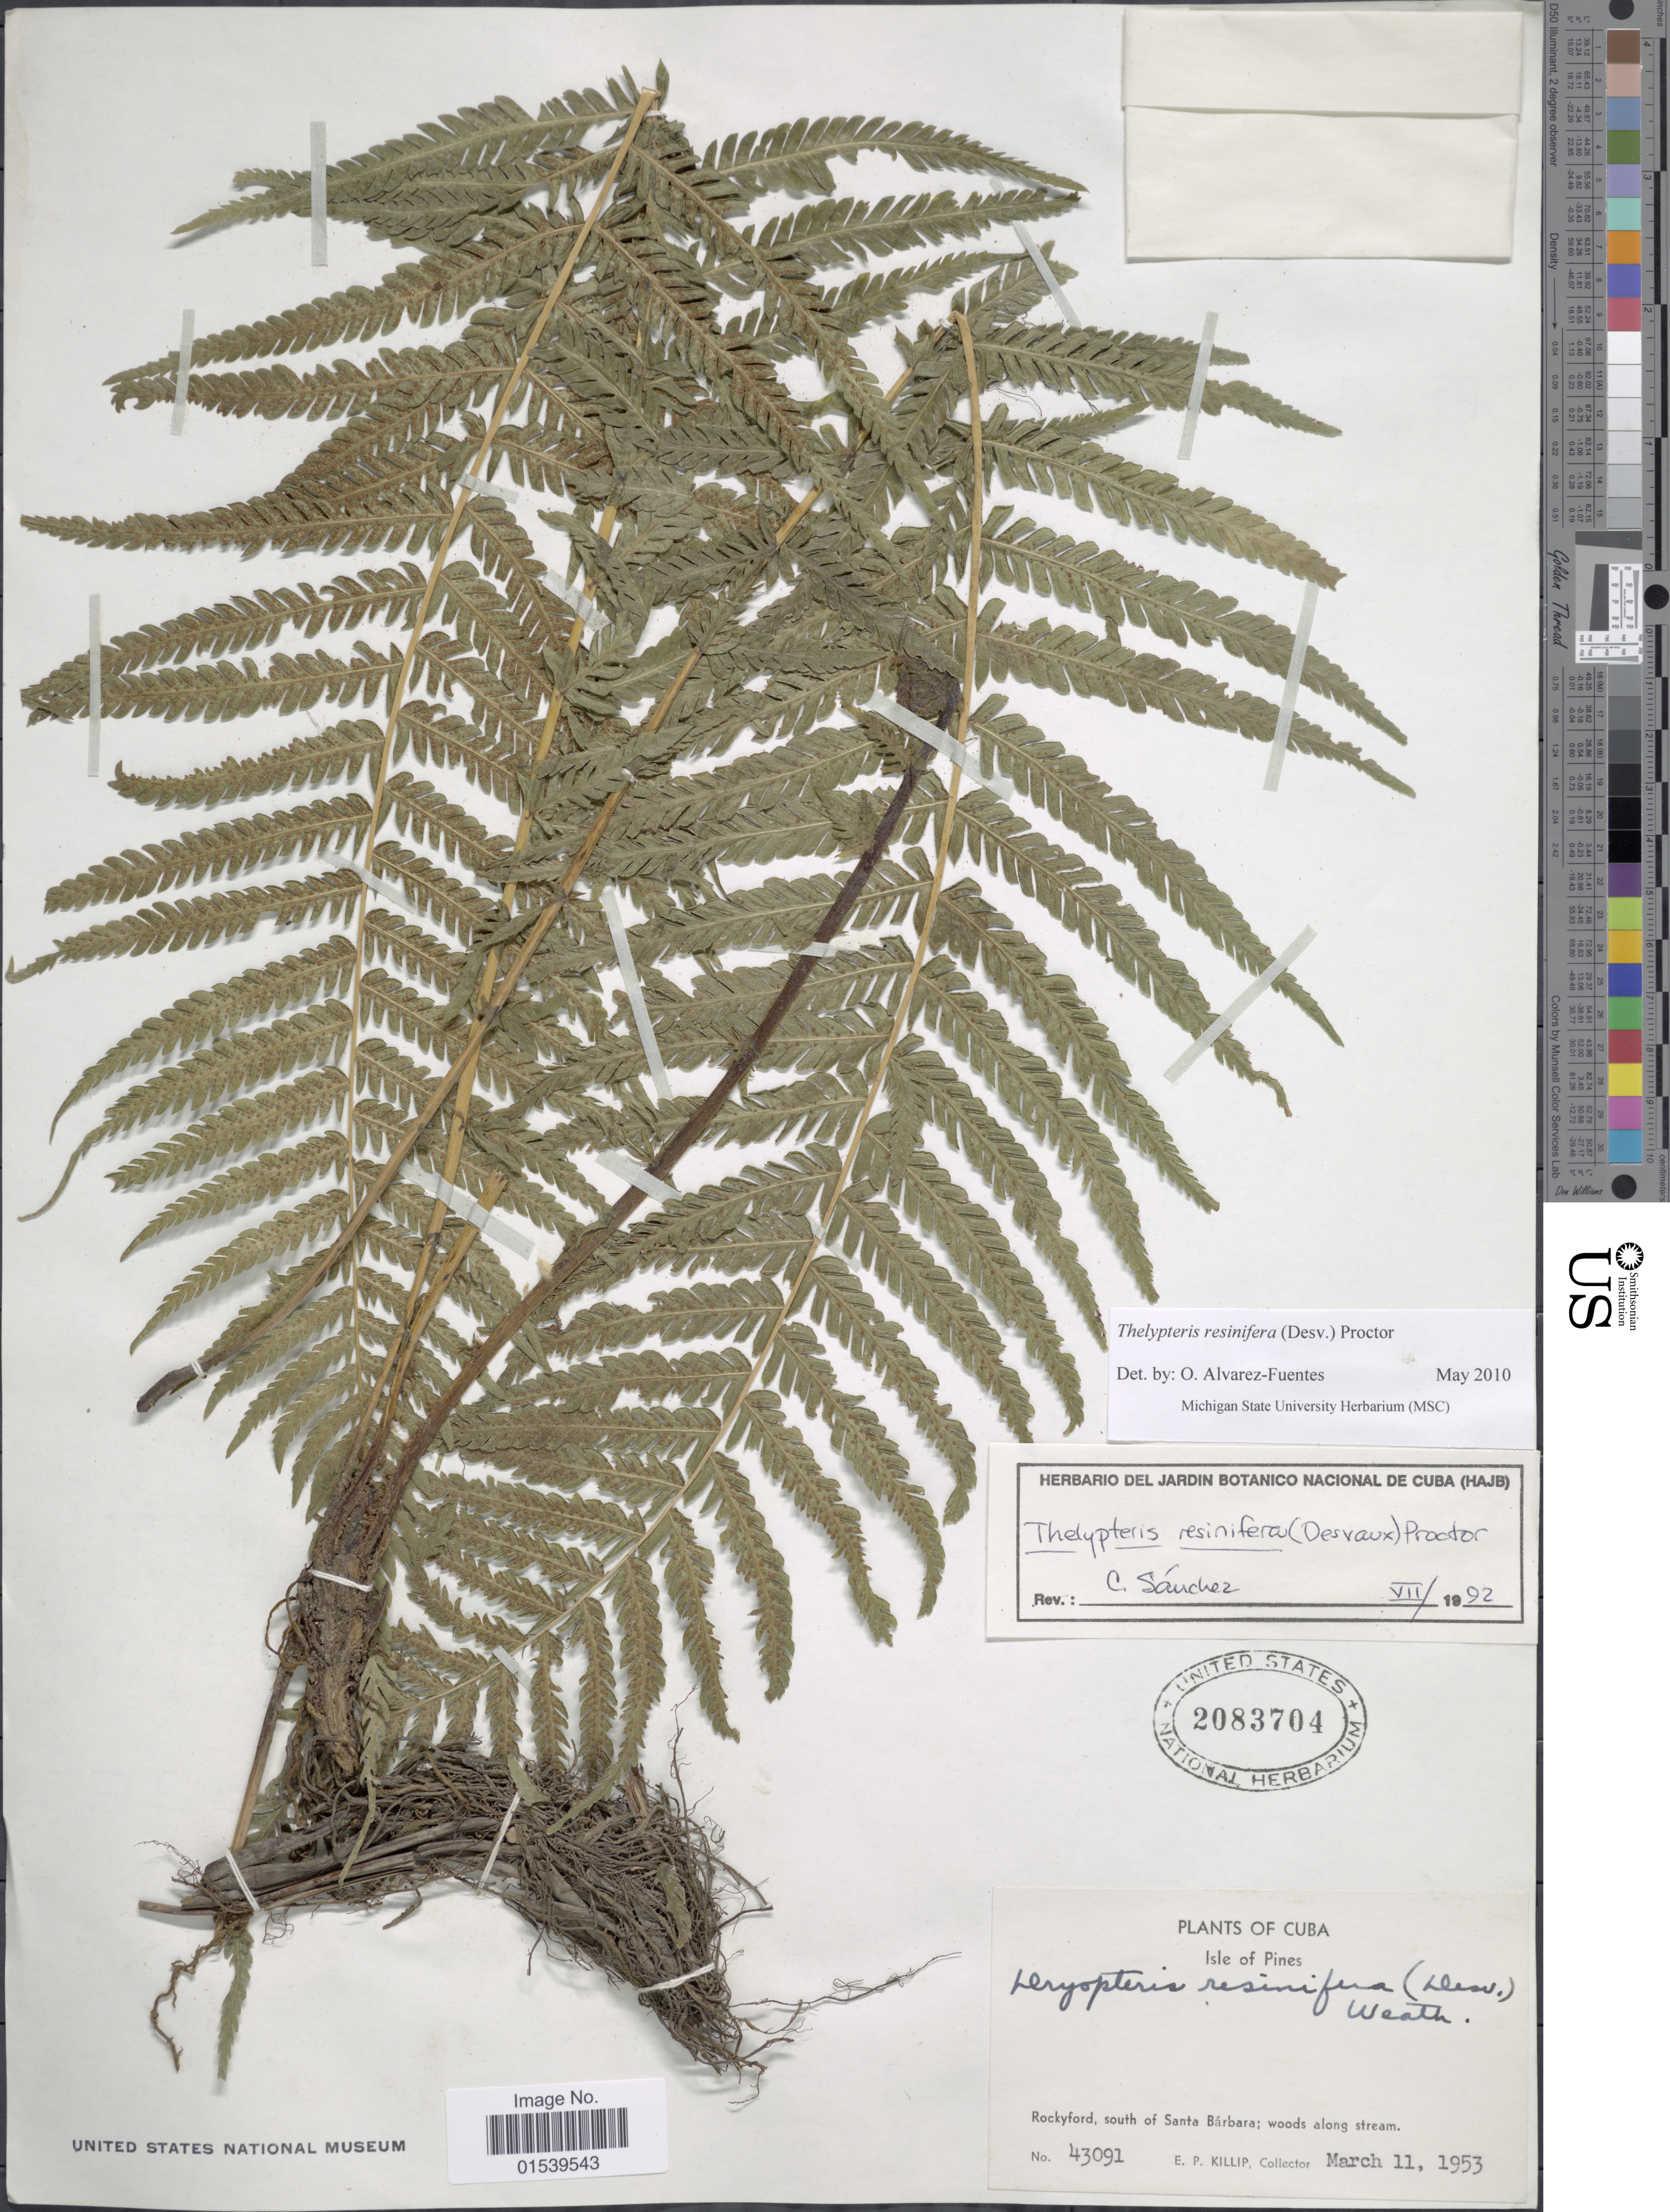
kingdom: Plantae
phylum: Tracheophyta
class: Polypodiopsida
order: Polypodiales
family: Thelypteridaceae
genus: Amauropelta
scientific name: Amauropelta resinifera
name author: (Desv.) Pic. Serm.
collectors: E. P. Killip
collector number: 43091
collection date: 1953-03-11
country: Cuba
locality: Isle of Pines, Rockyford, south of Santa Barbara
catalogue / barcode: US 2083704